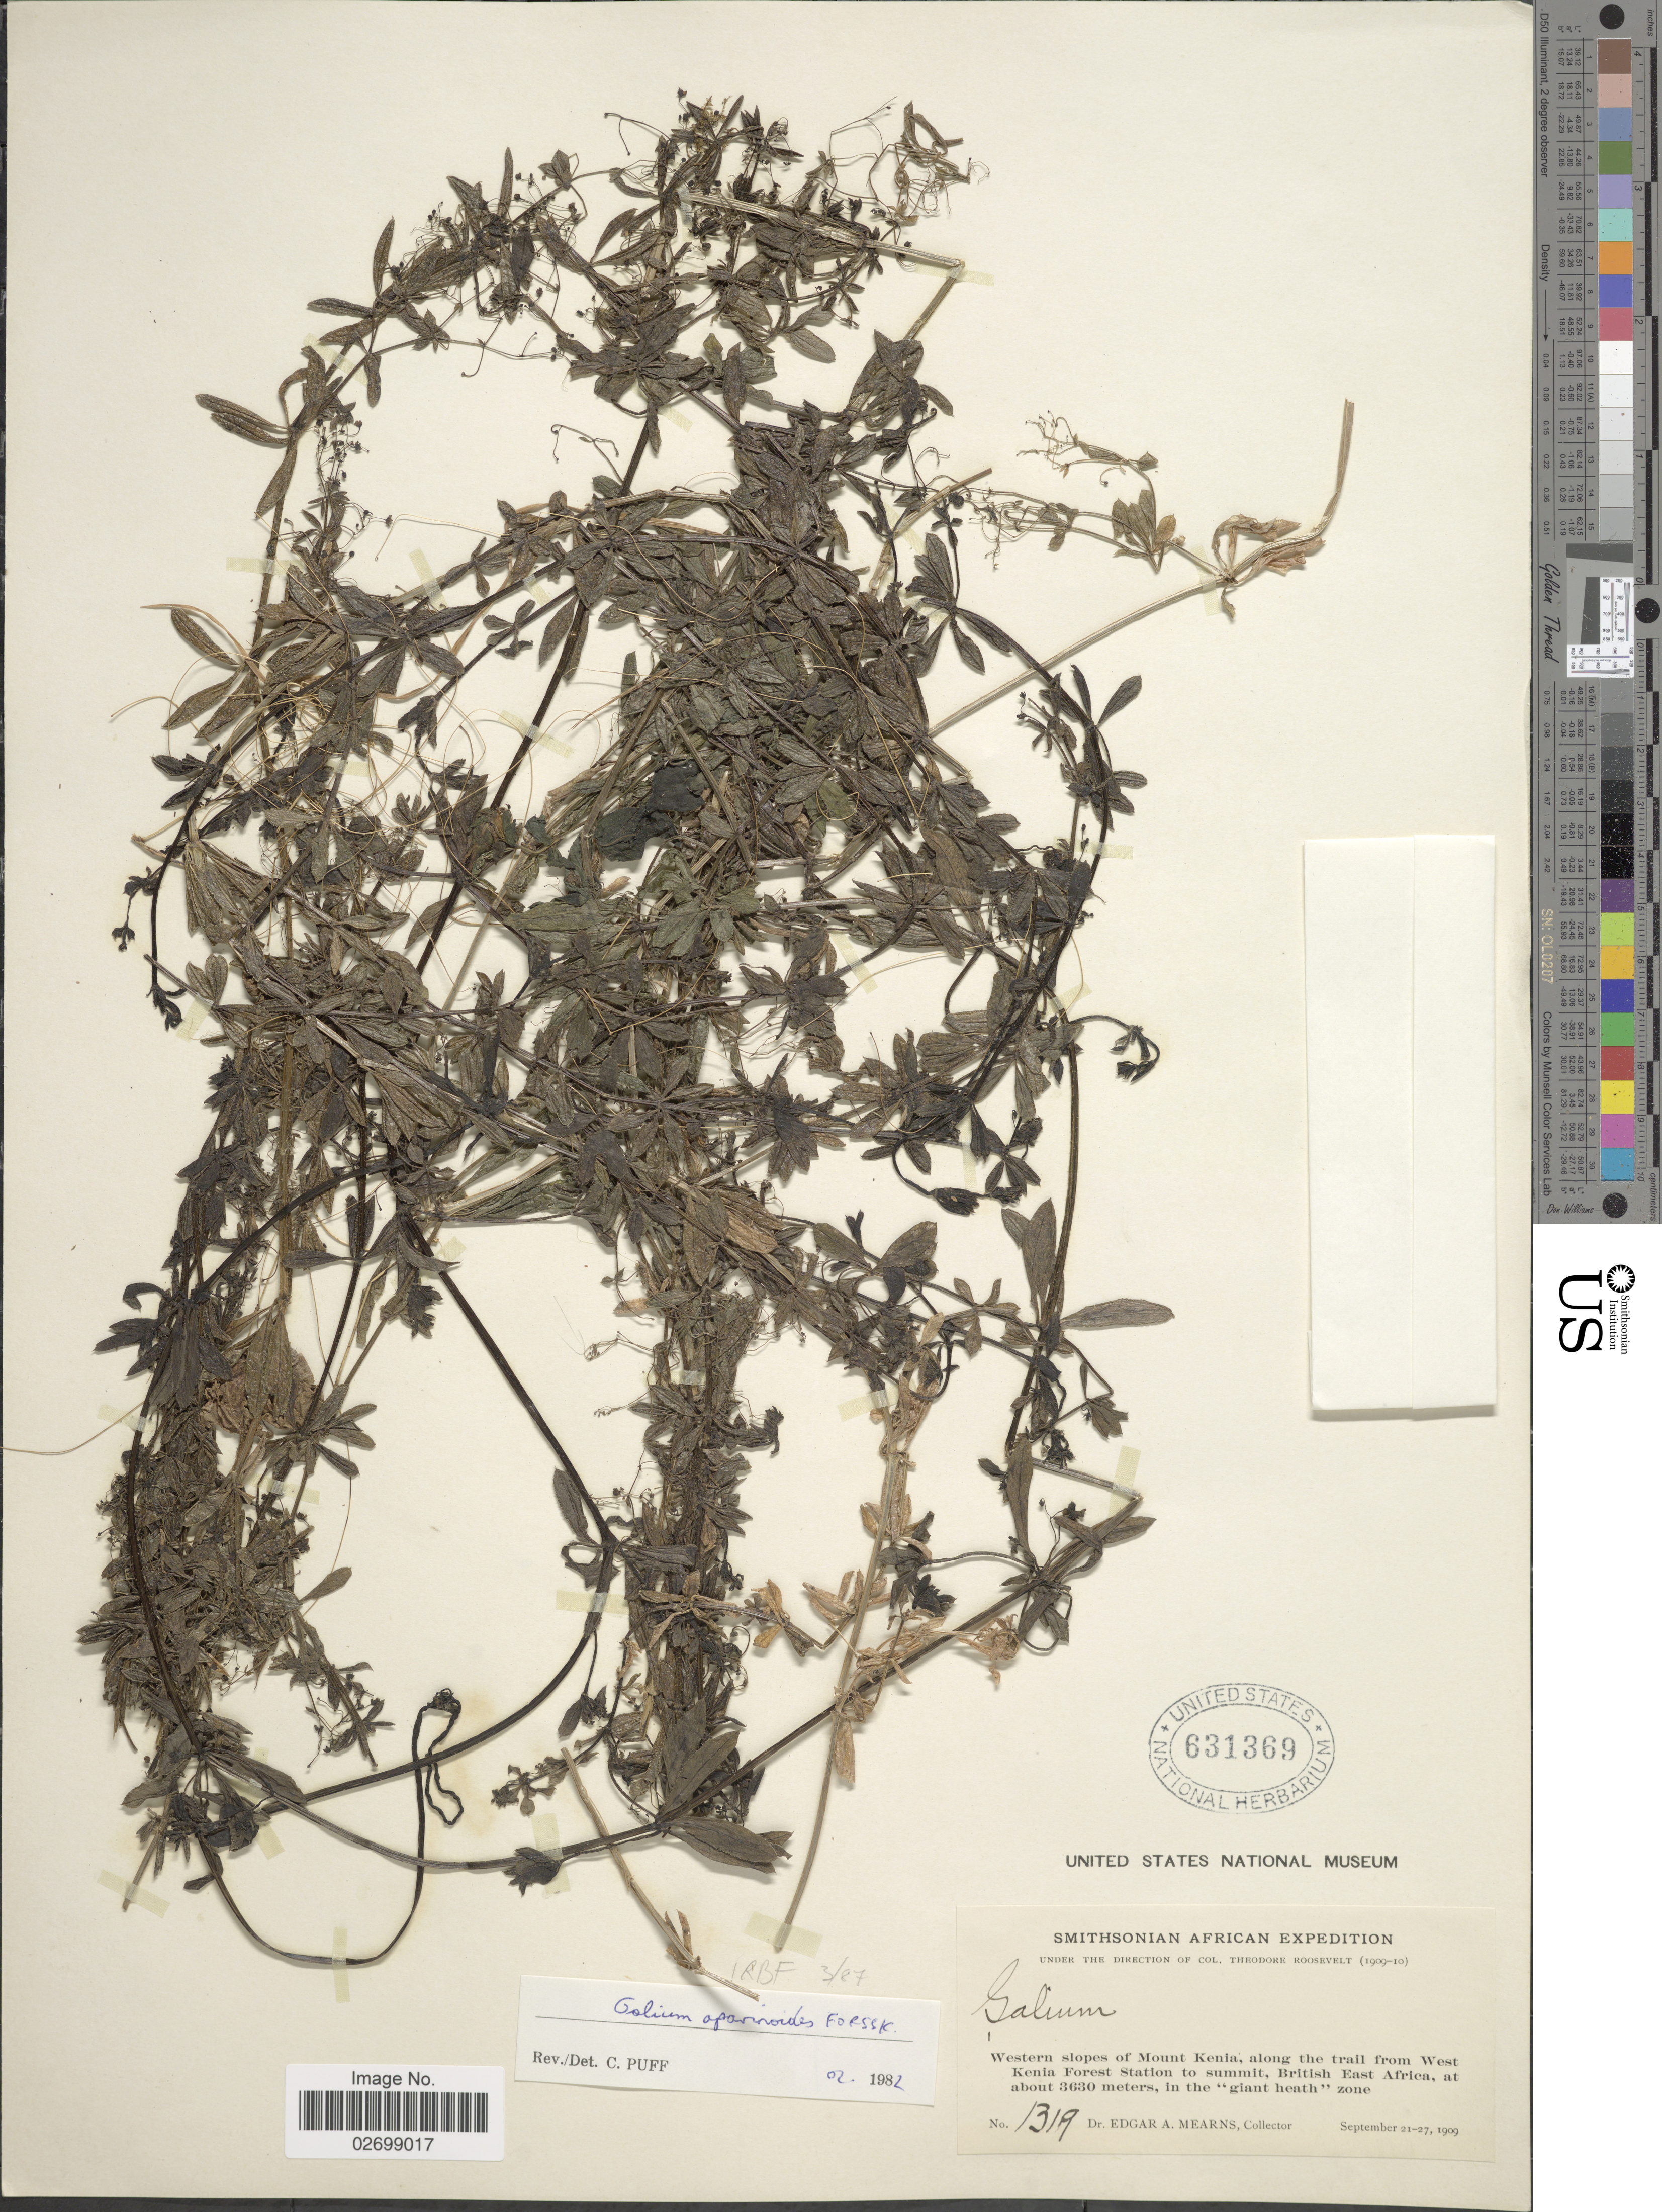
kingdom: Plantae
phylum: Tracheophyta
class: Magnoliopsida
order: Gentianales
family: Rubiaceae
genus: Galium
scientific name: Galium aparinoides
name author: Forssk.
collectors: E. A. Mearns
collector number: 1319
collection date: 1909-09-21/1909-09-27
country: Kenya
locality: Western slopes of Mount Kenia, along the trail from West Kenia Forest Station to summit, British East Africa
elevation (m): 3630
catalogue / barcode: US 631369